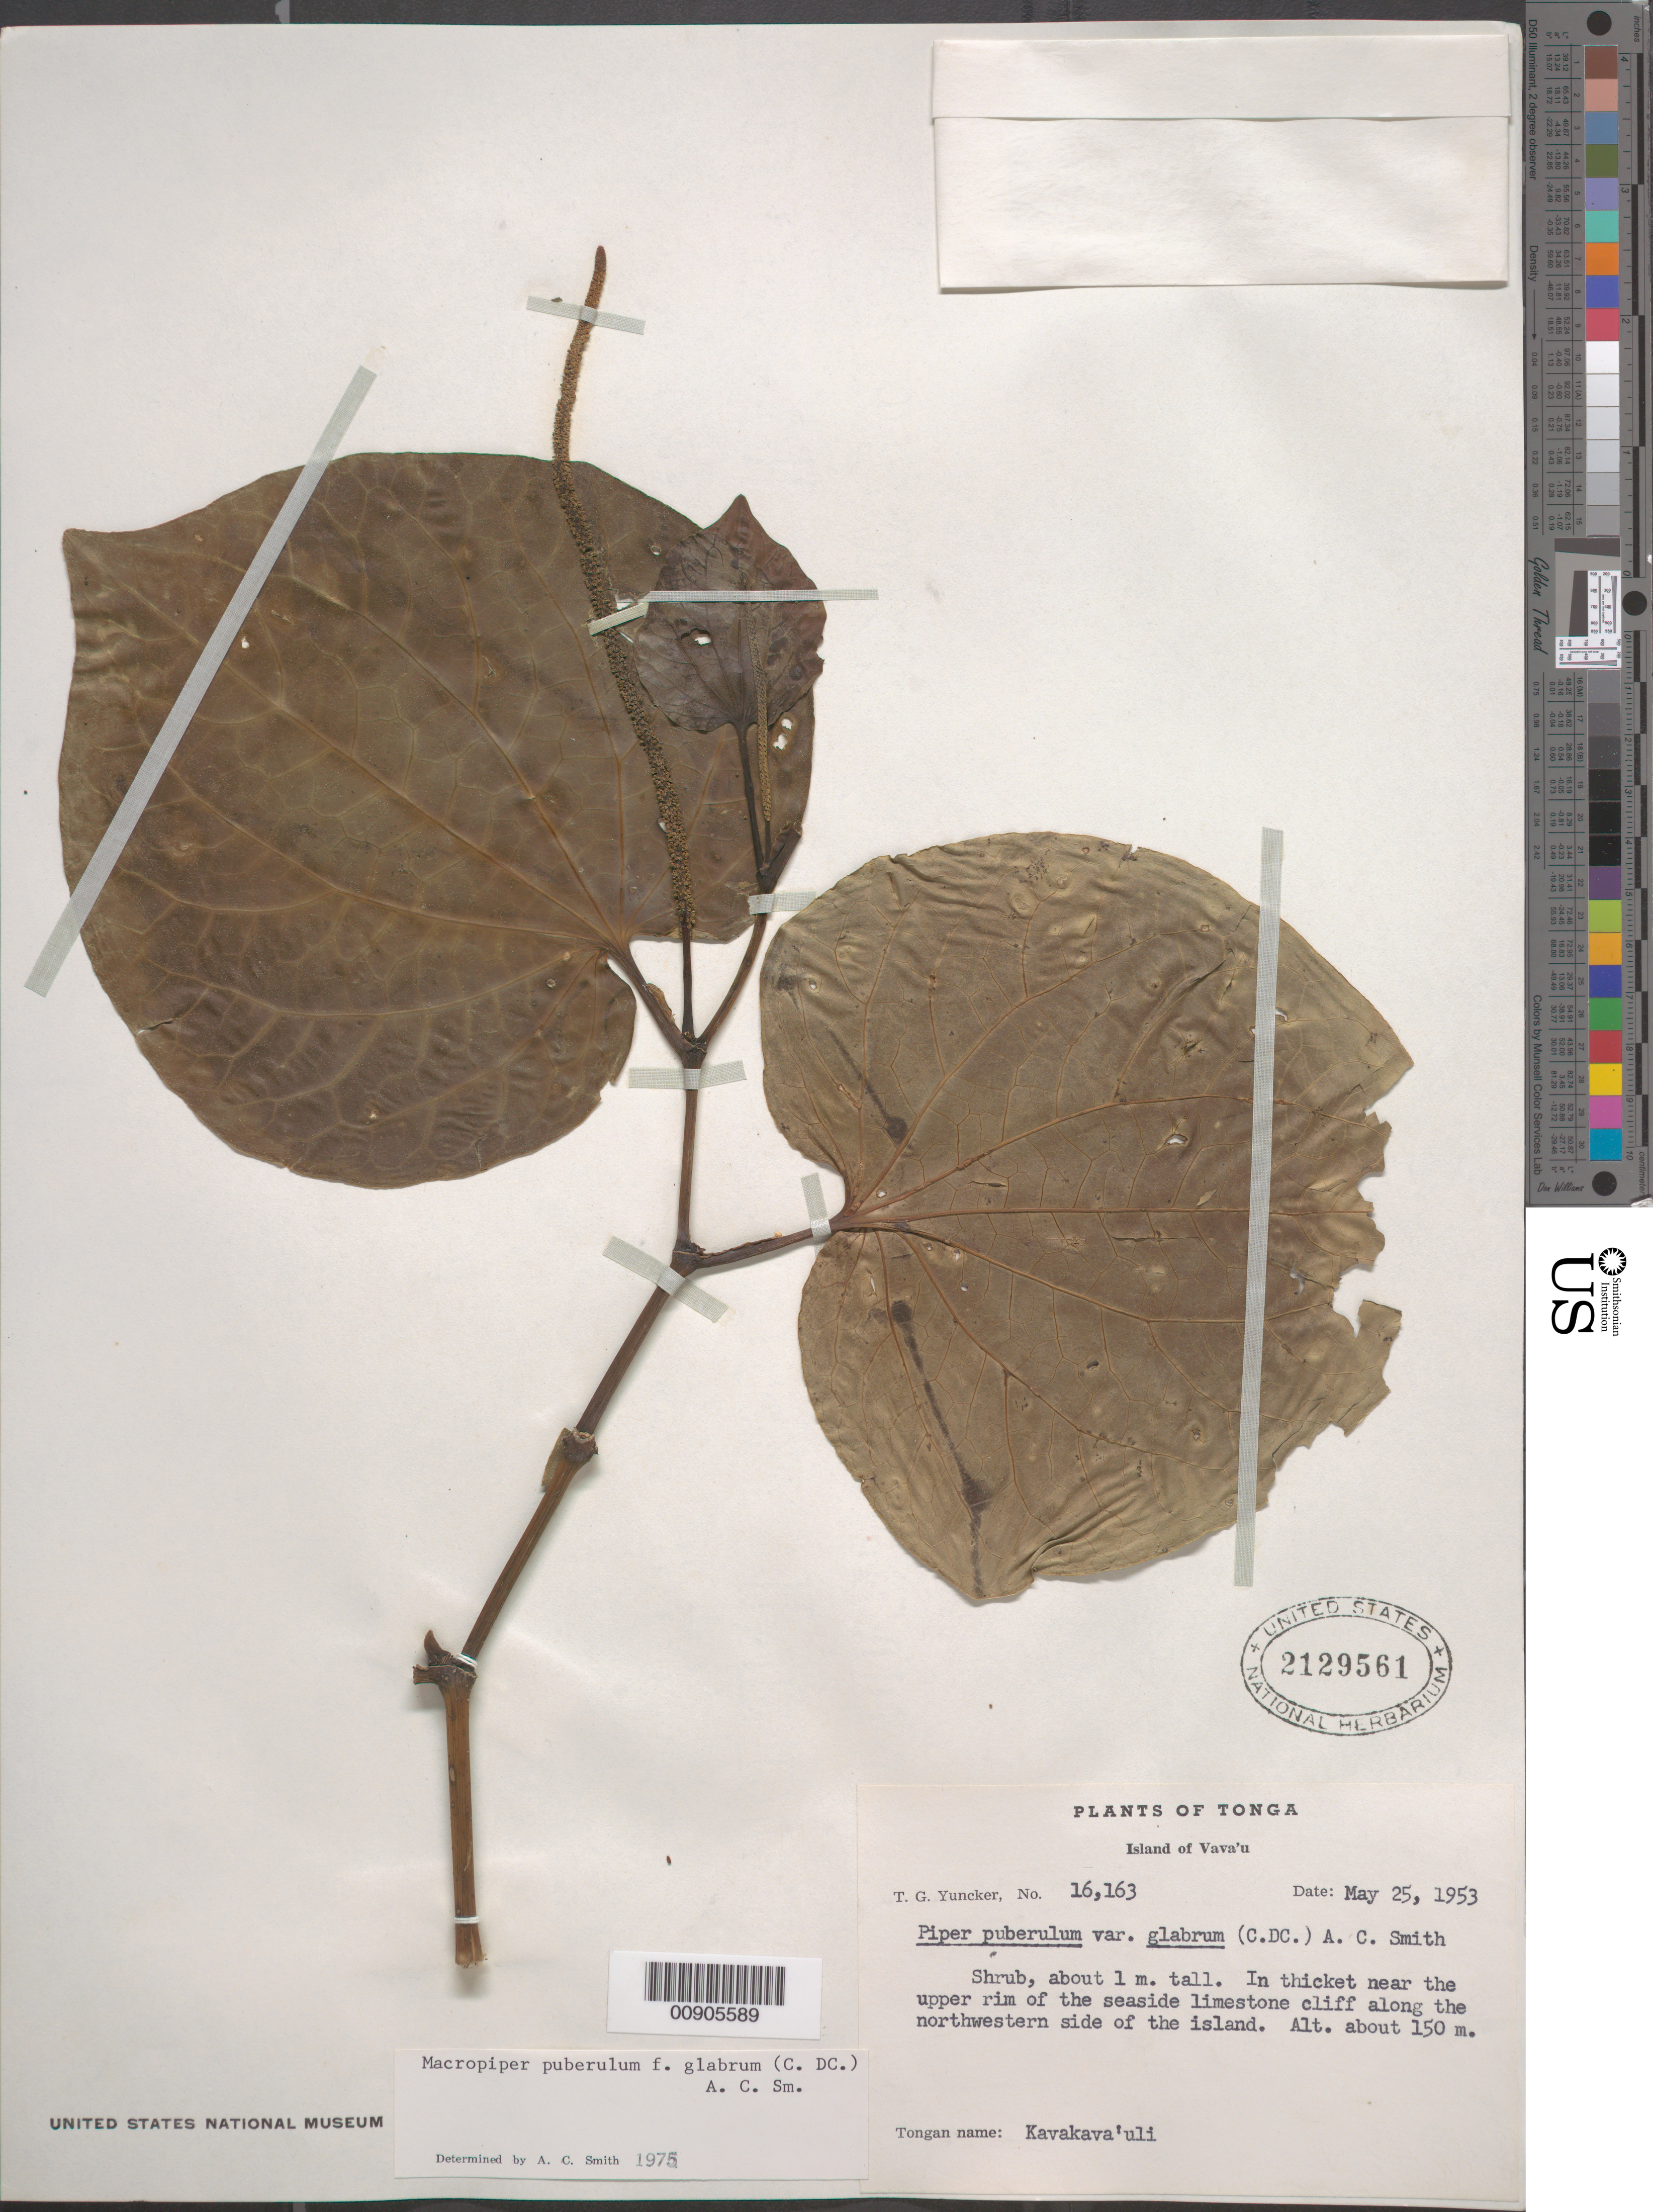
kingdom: Plantae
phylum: Tracheophyta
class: Magnoliopsida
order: Piperales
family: Piperaceae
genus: Piper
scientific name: Piper puberulum var. glabrum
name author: (C. DC.) C.A. Sm.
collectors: T. G. Yuncker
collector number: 16163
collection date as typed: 25 May 1953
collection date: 1953-05-25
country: Tonga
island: Vava'u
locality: NW side of the Island.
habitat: In thicket near the upper rim of the seaside limestone cliff along the NW side of the island.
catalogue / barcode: US 2129561